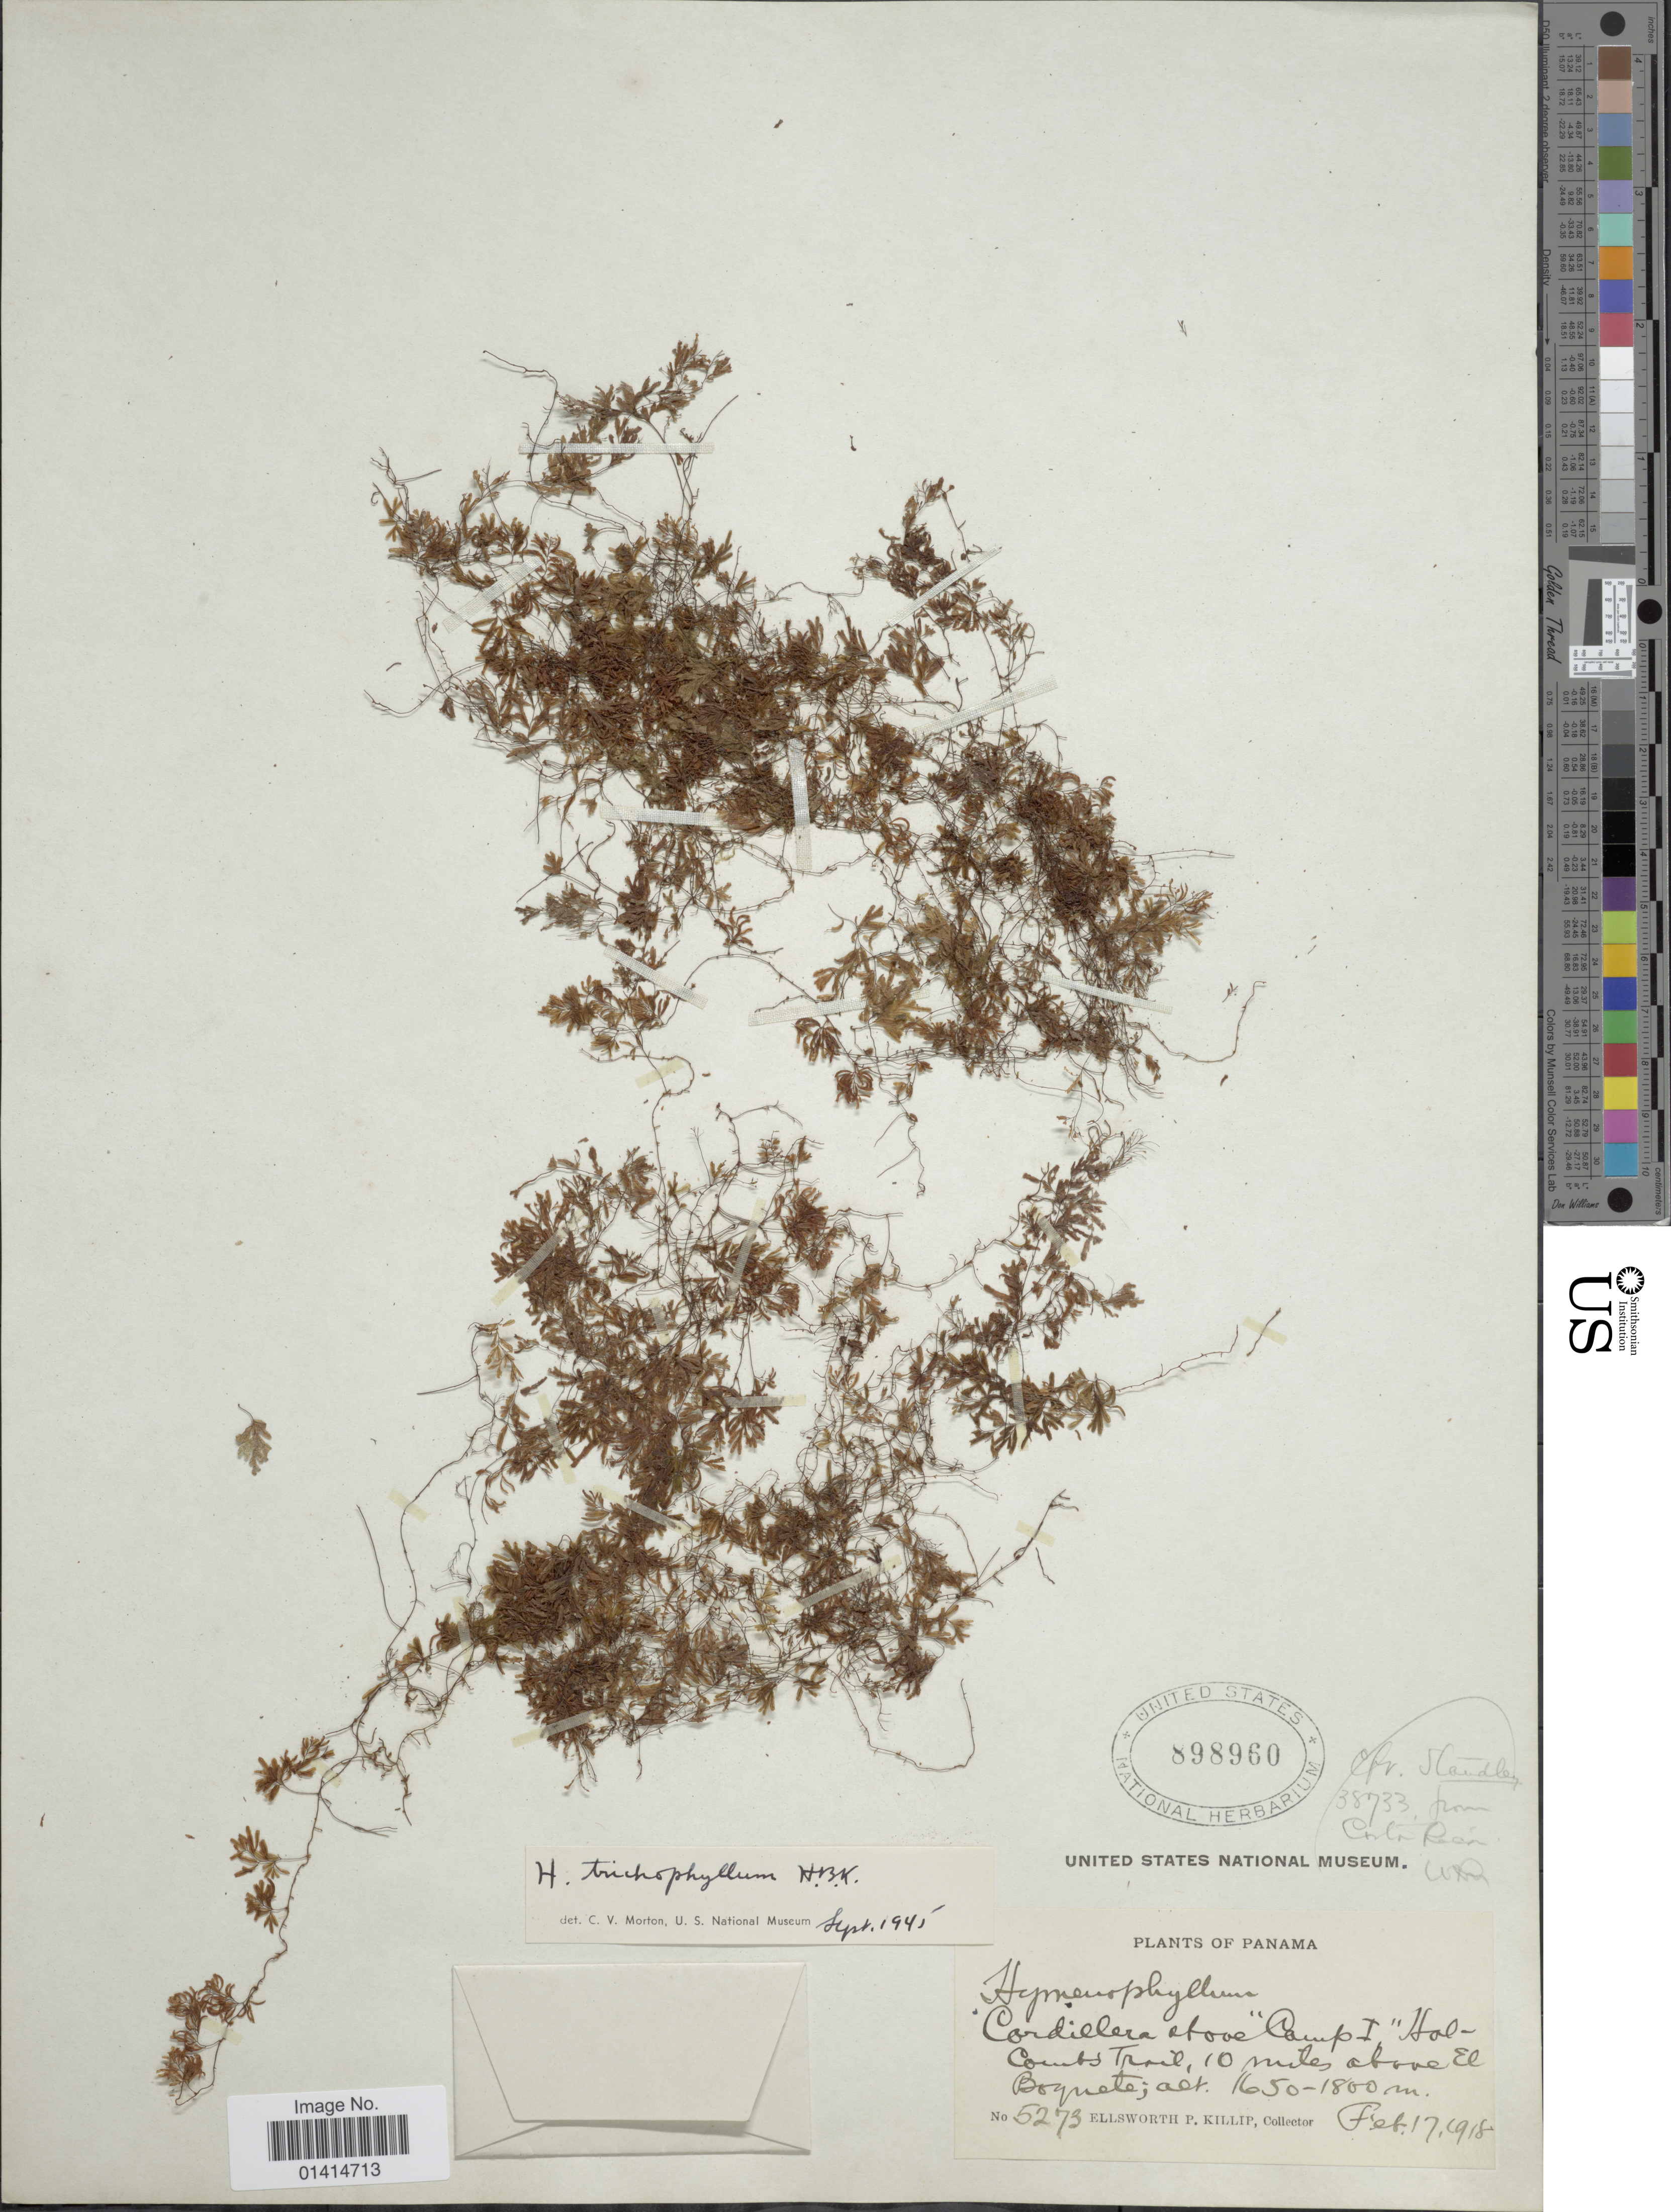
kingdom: Plantae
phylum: Tracheophyta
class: Polypodiopsida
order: Hymenophyllales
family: Hymenophyllaceae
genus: Hymenophyllum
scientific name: Hymenophyllum trichophyllum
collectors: E. P. Killip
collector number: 5273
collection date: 1918-02-17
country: Panama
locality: Cordillera above 'Camp I,' Holcombs Trail, 10 miles above El Boquete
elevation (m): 1650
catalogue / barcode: US 898960